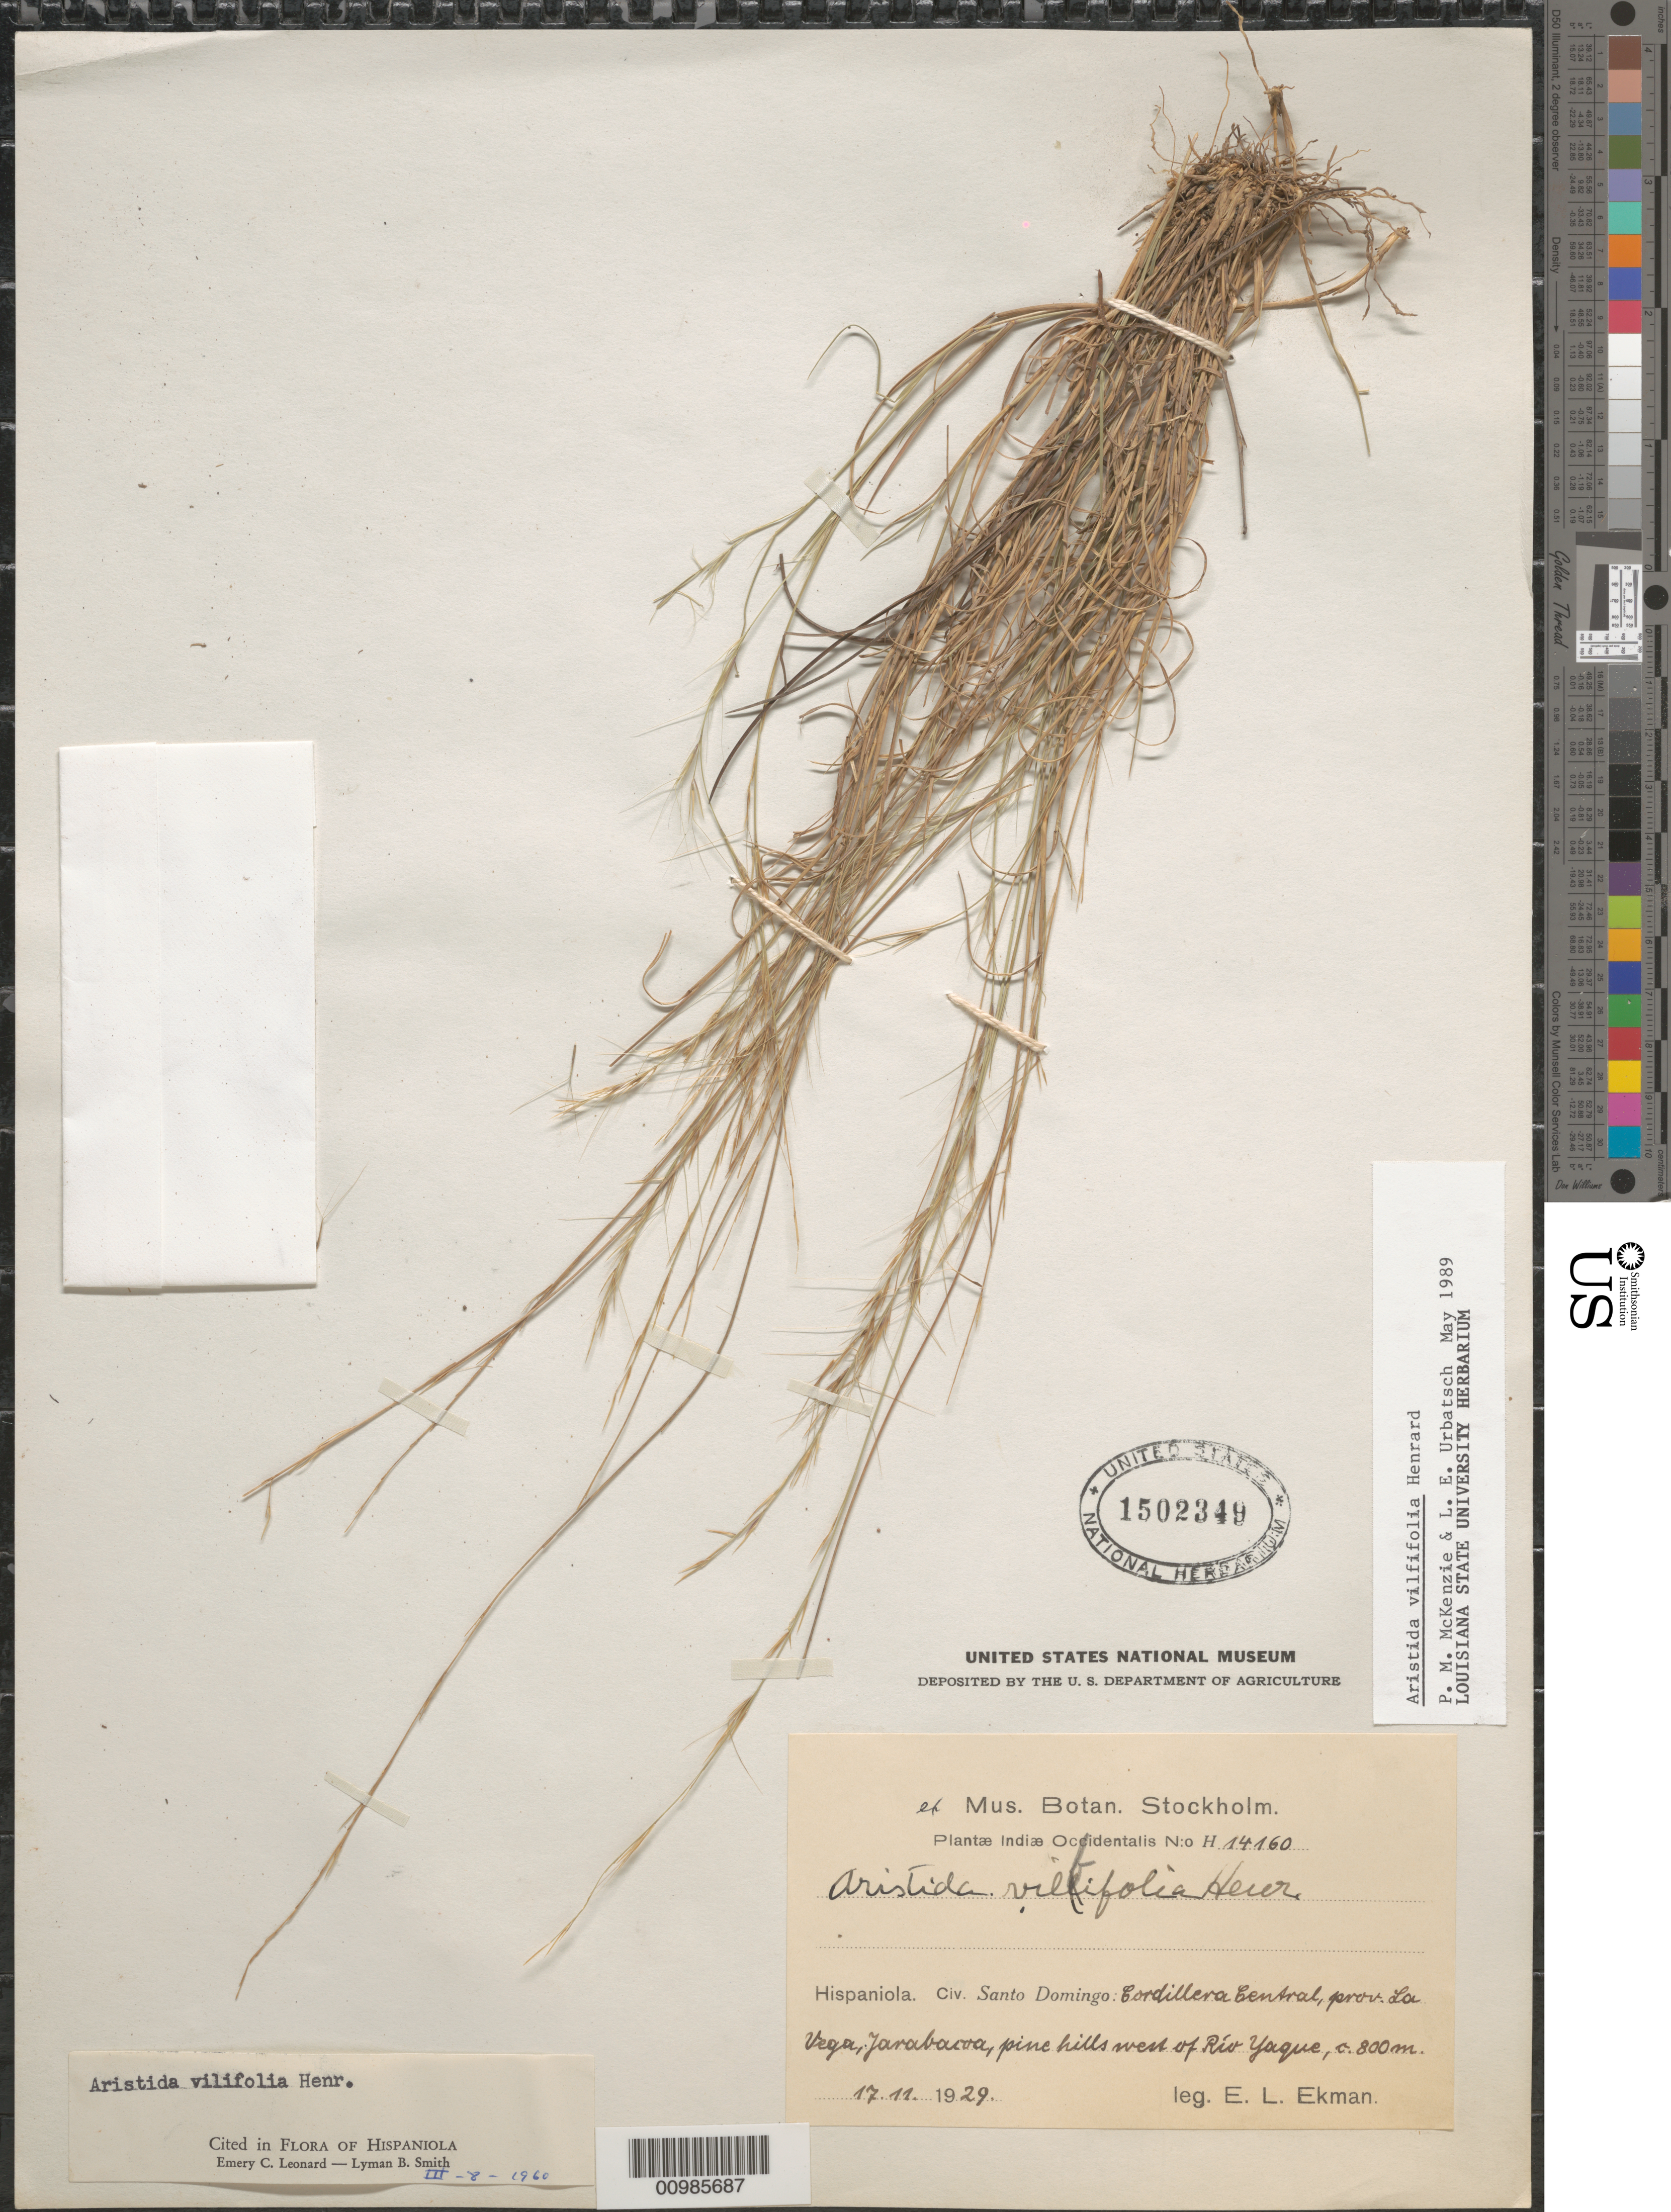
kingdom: Plantae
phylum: Tracheophyta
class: Liliopsida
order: Poales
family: Poaceae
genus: Aristida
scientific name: Aristida vilfifolia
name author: Henr.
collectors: E. L. Ekman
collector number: H 14160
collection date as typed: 17 Nov 1929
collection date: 1929-11-17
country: Dominican Republic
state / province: La Vega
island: Hispaniola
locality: Cordillera Central, west of Yaque River, Jarabacoa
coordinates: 0 N, 0 E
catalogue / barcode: US 1502349